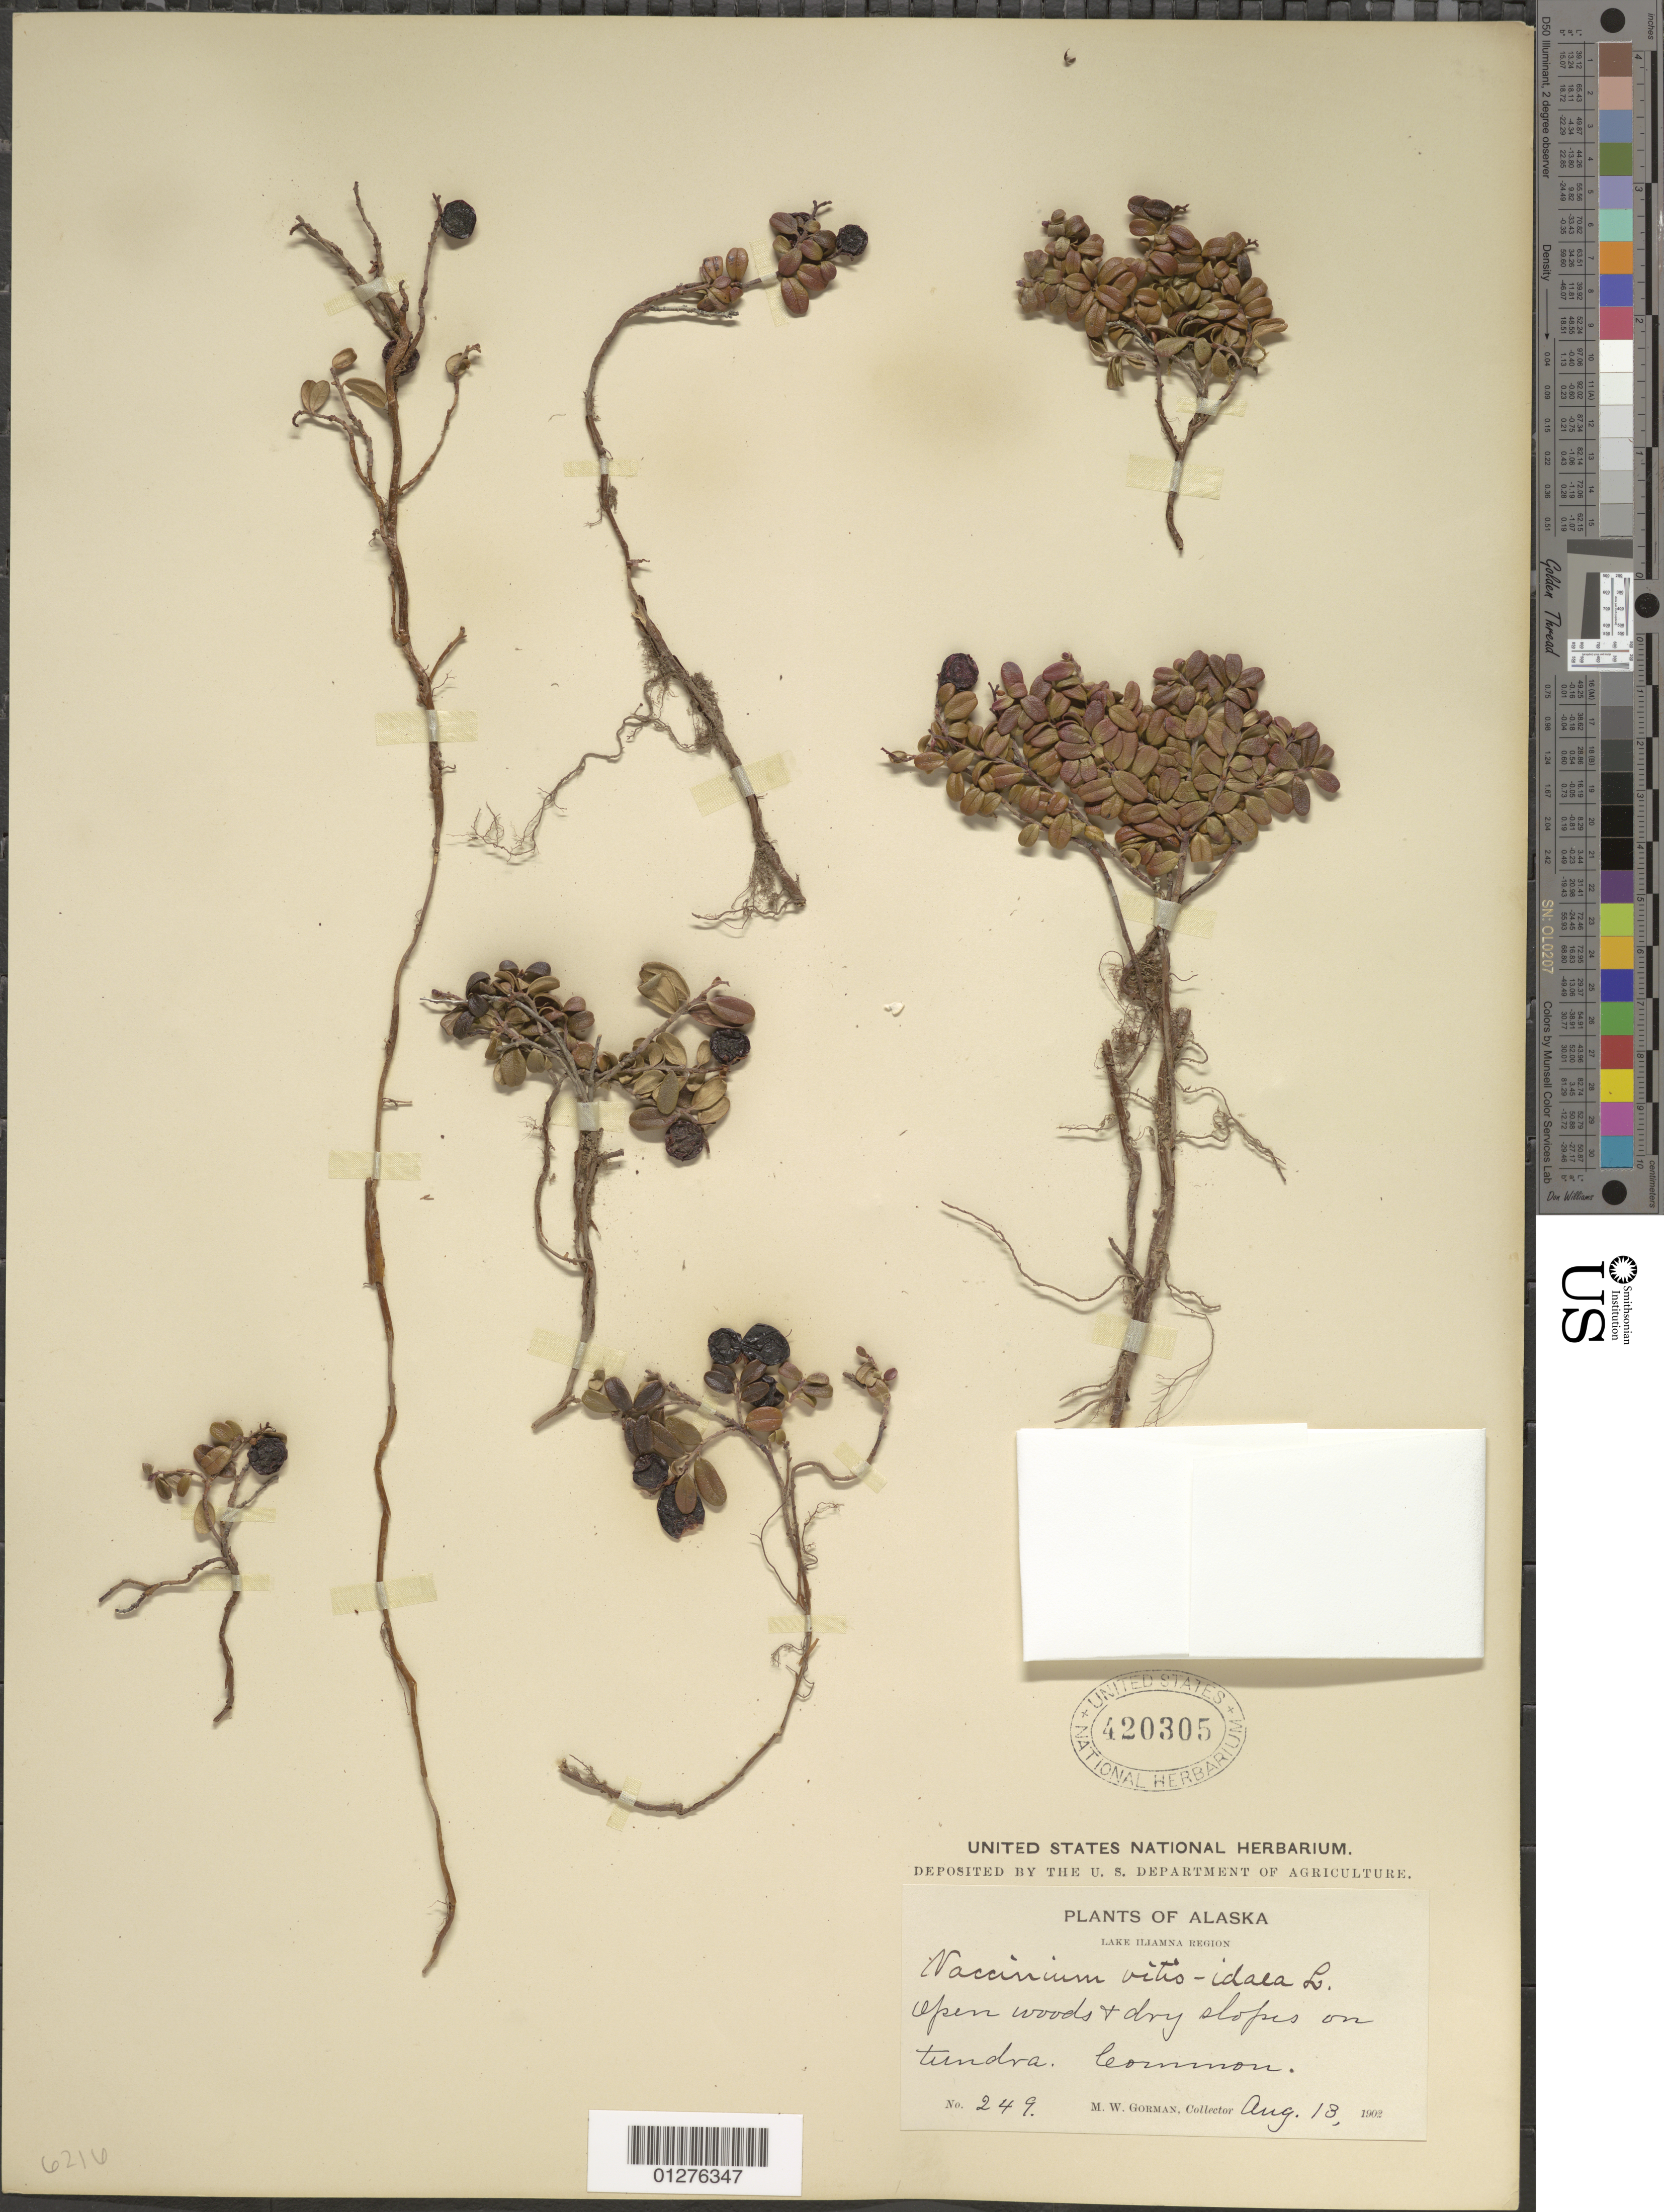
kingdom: Plantae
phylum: Tracheophyta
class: Magnoliopsida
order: Ericales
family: Ericaceae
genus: Vaccinium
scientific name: Vaccinium vitis-idaea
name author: L.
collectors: M. W. Gorman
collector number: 249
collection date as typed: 13 Aug 1902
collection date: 1902-08-13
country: United States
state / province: Alaska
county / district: Lake And Peninsula Borough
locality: Lake Iliamna Region.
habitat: Open woods + dry slopes on tundra.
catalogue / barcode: US 420305